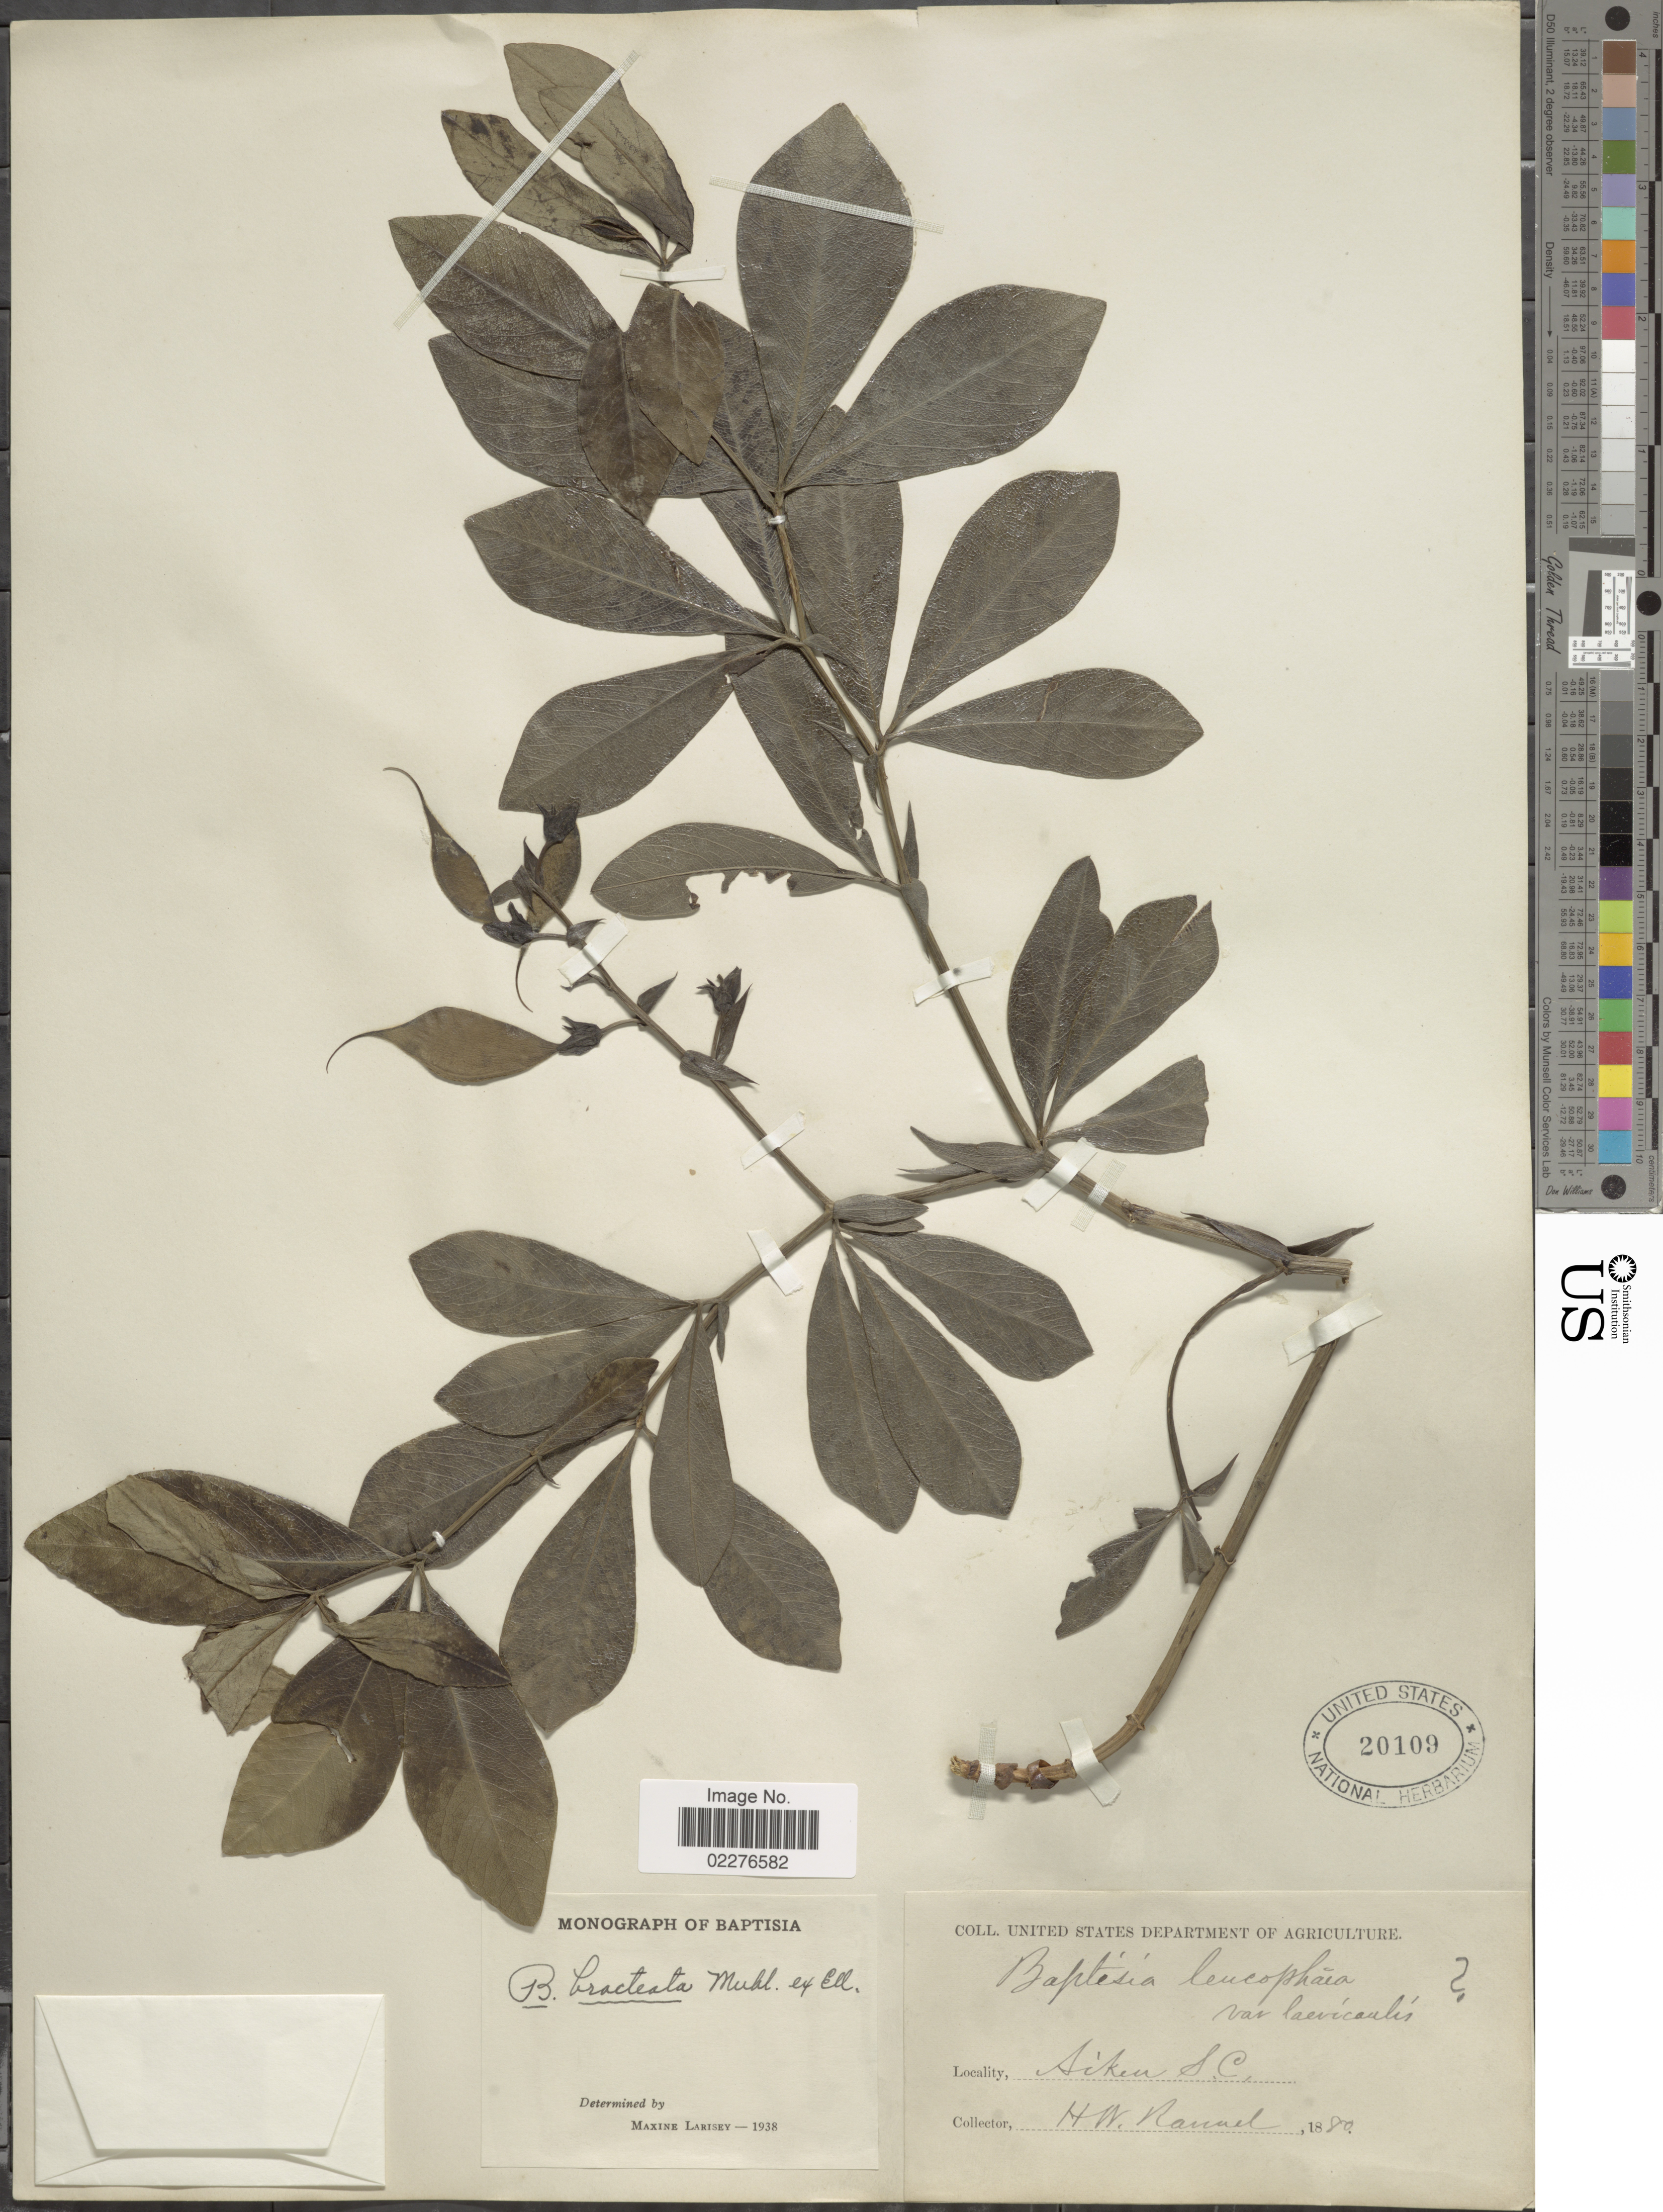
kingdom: Plantae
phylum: Tracheophyta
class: Magnoliopsida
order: Fabales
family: Fabaceae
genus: Baptisia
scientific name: Baptisia bracteata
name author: Muhl. ex Elliot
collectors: H. Ravenel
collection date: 1880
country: United States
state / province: South Carolina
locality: Aiken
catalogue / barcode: US 20109